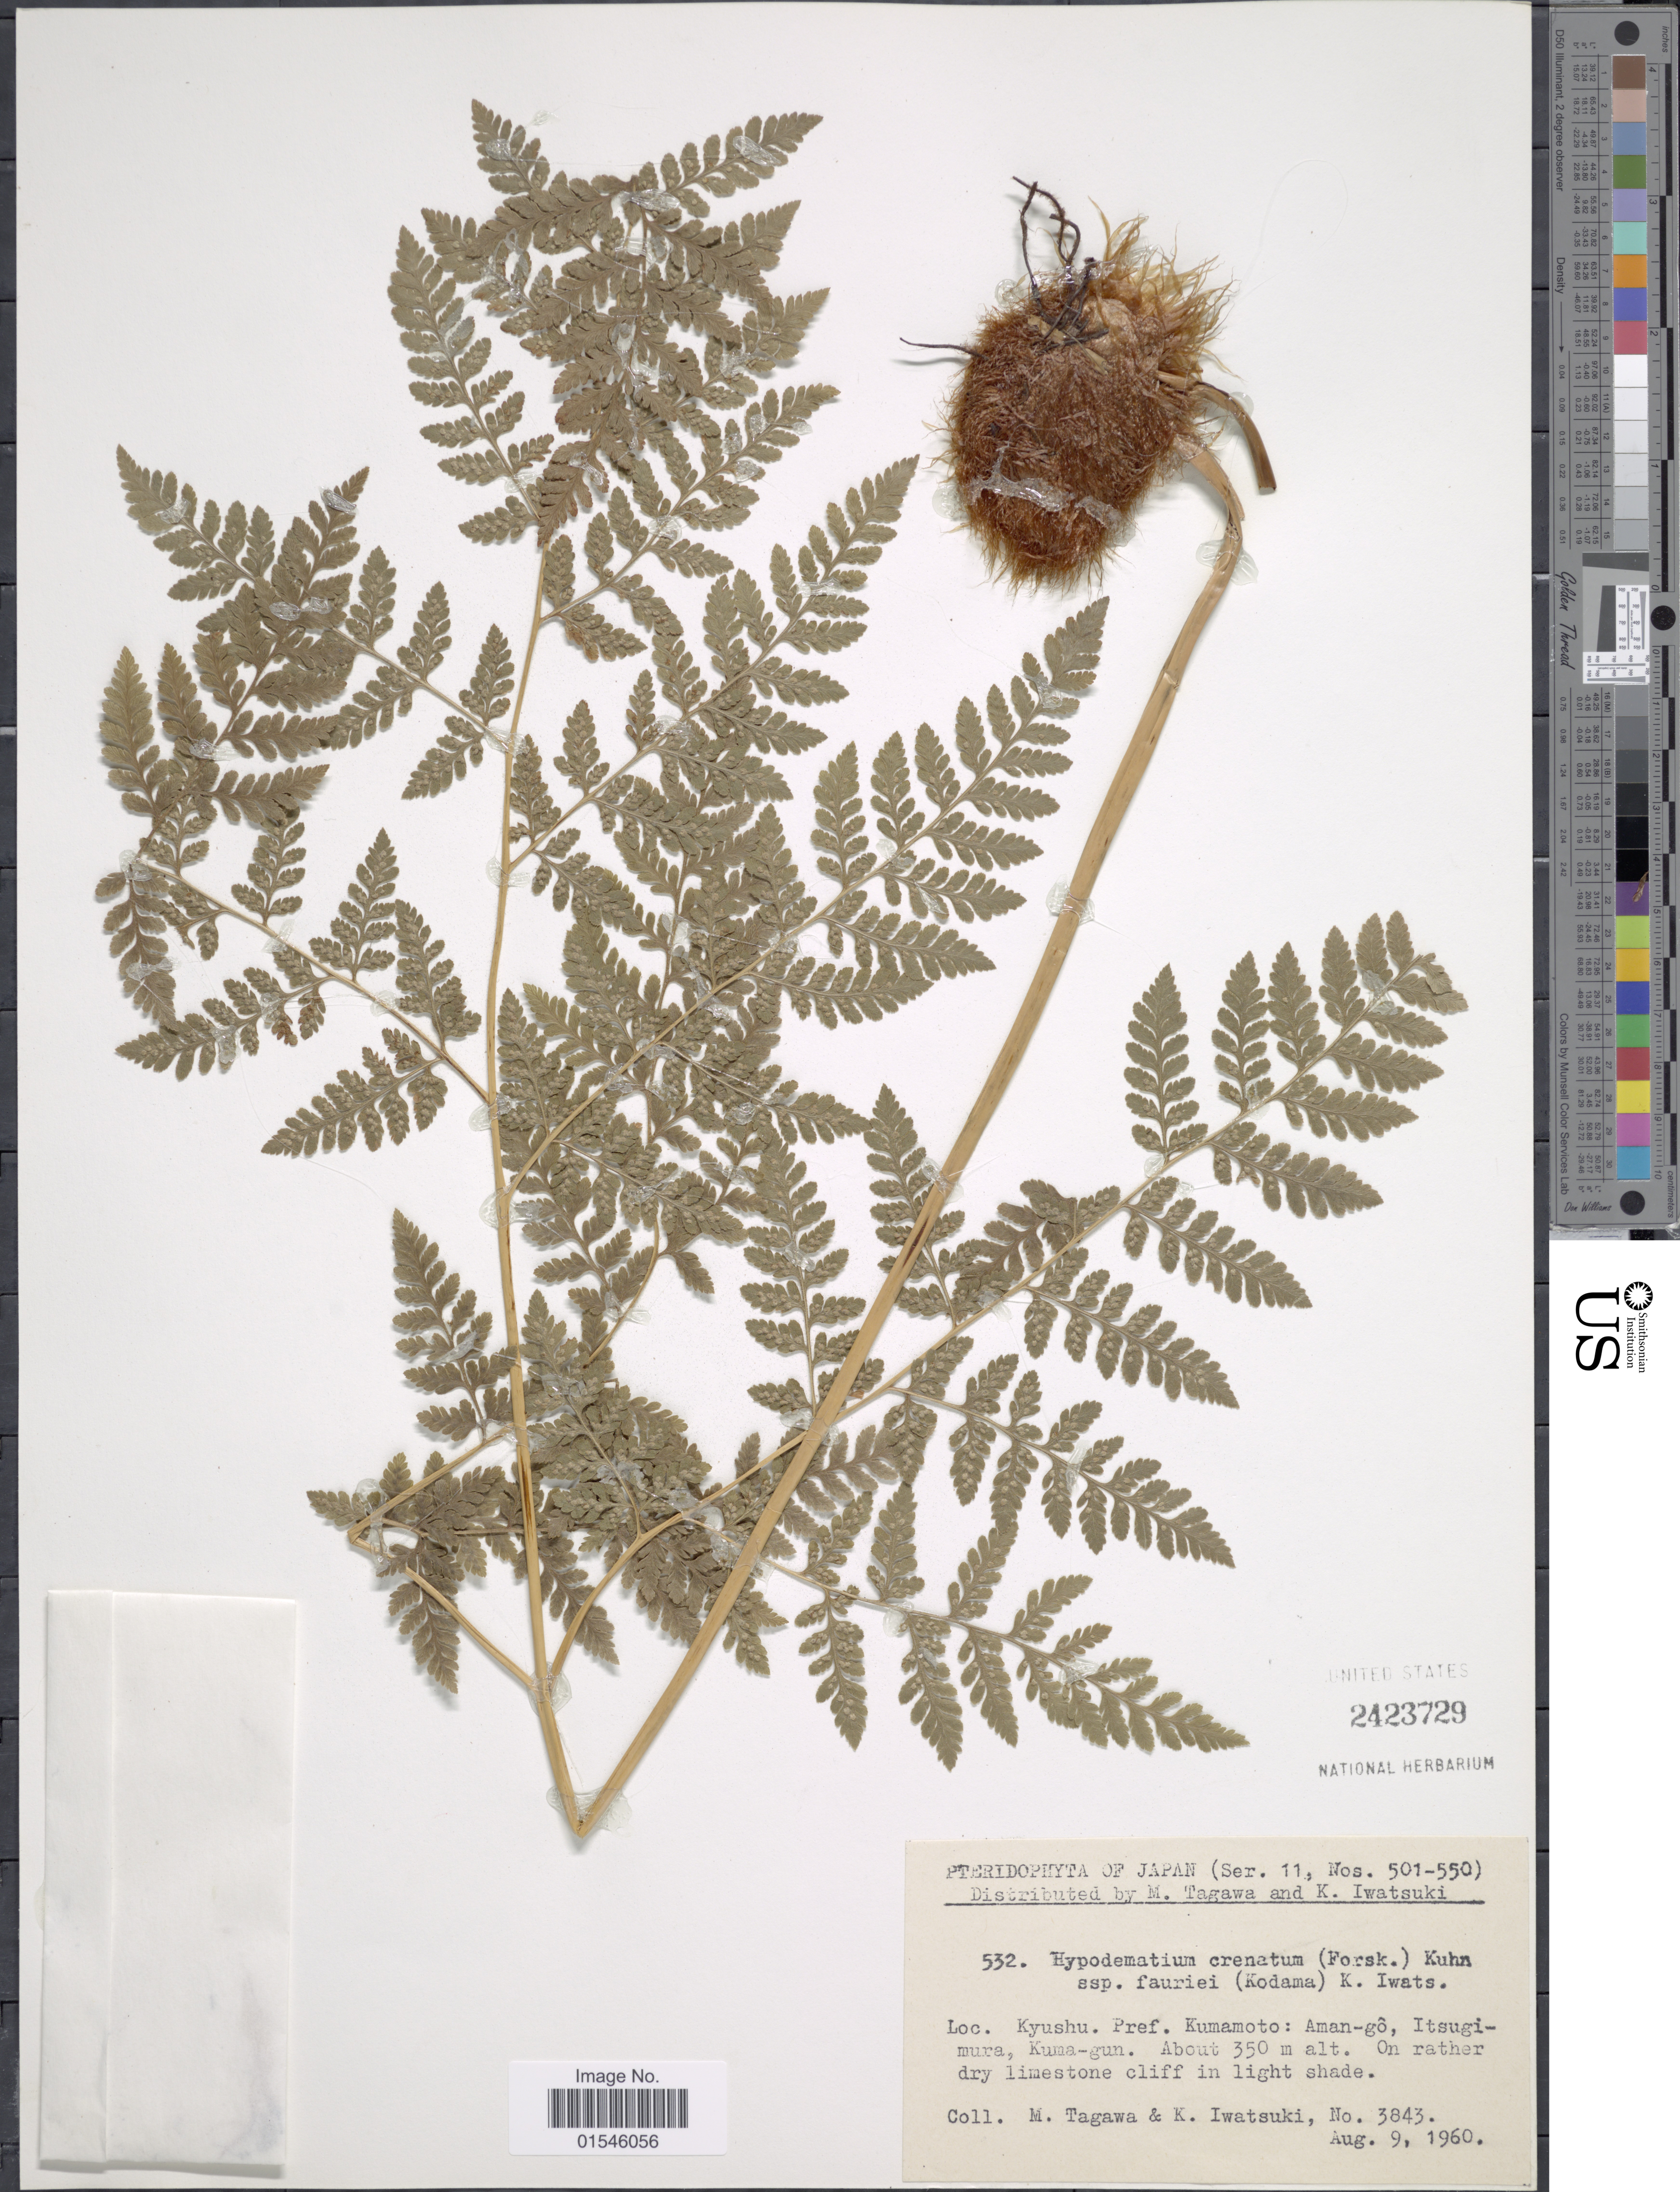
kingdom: Plantae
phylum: Tracheophyta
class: Polypodiopsida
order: Polypodiales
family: Hypodematiaceae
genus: Hypodematium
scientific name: Hypodematium crenatum subsp. fauriei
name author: (Kodama) K. Iwats.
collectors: M. Tagawa & K. Iwatsuki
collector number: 3843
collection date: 1960-08-09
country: Japan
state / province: Kumamoto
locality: Kyushu Pref kumamoto: Aman-gô, Itsugimura, Kuma-gun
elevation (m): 350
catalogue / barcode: US 2423729